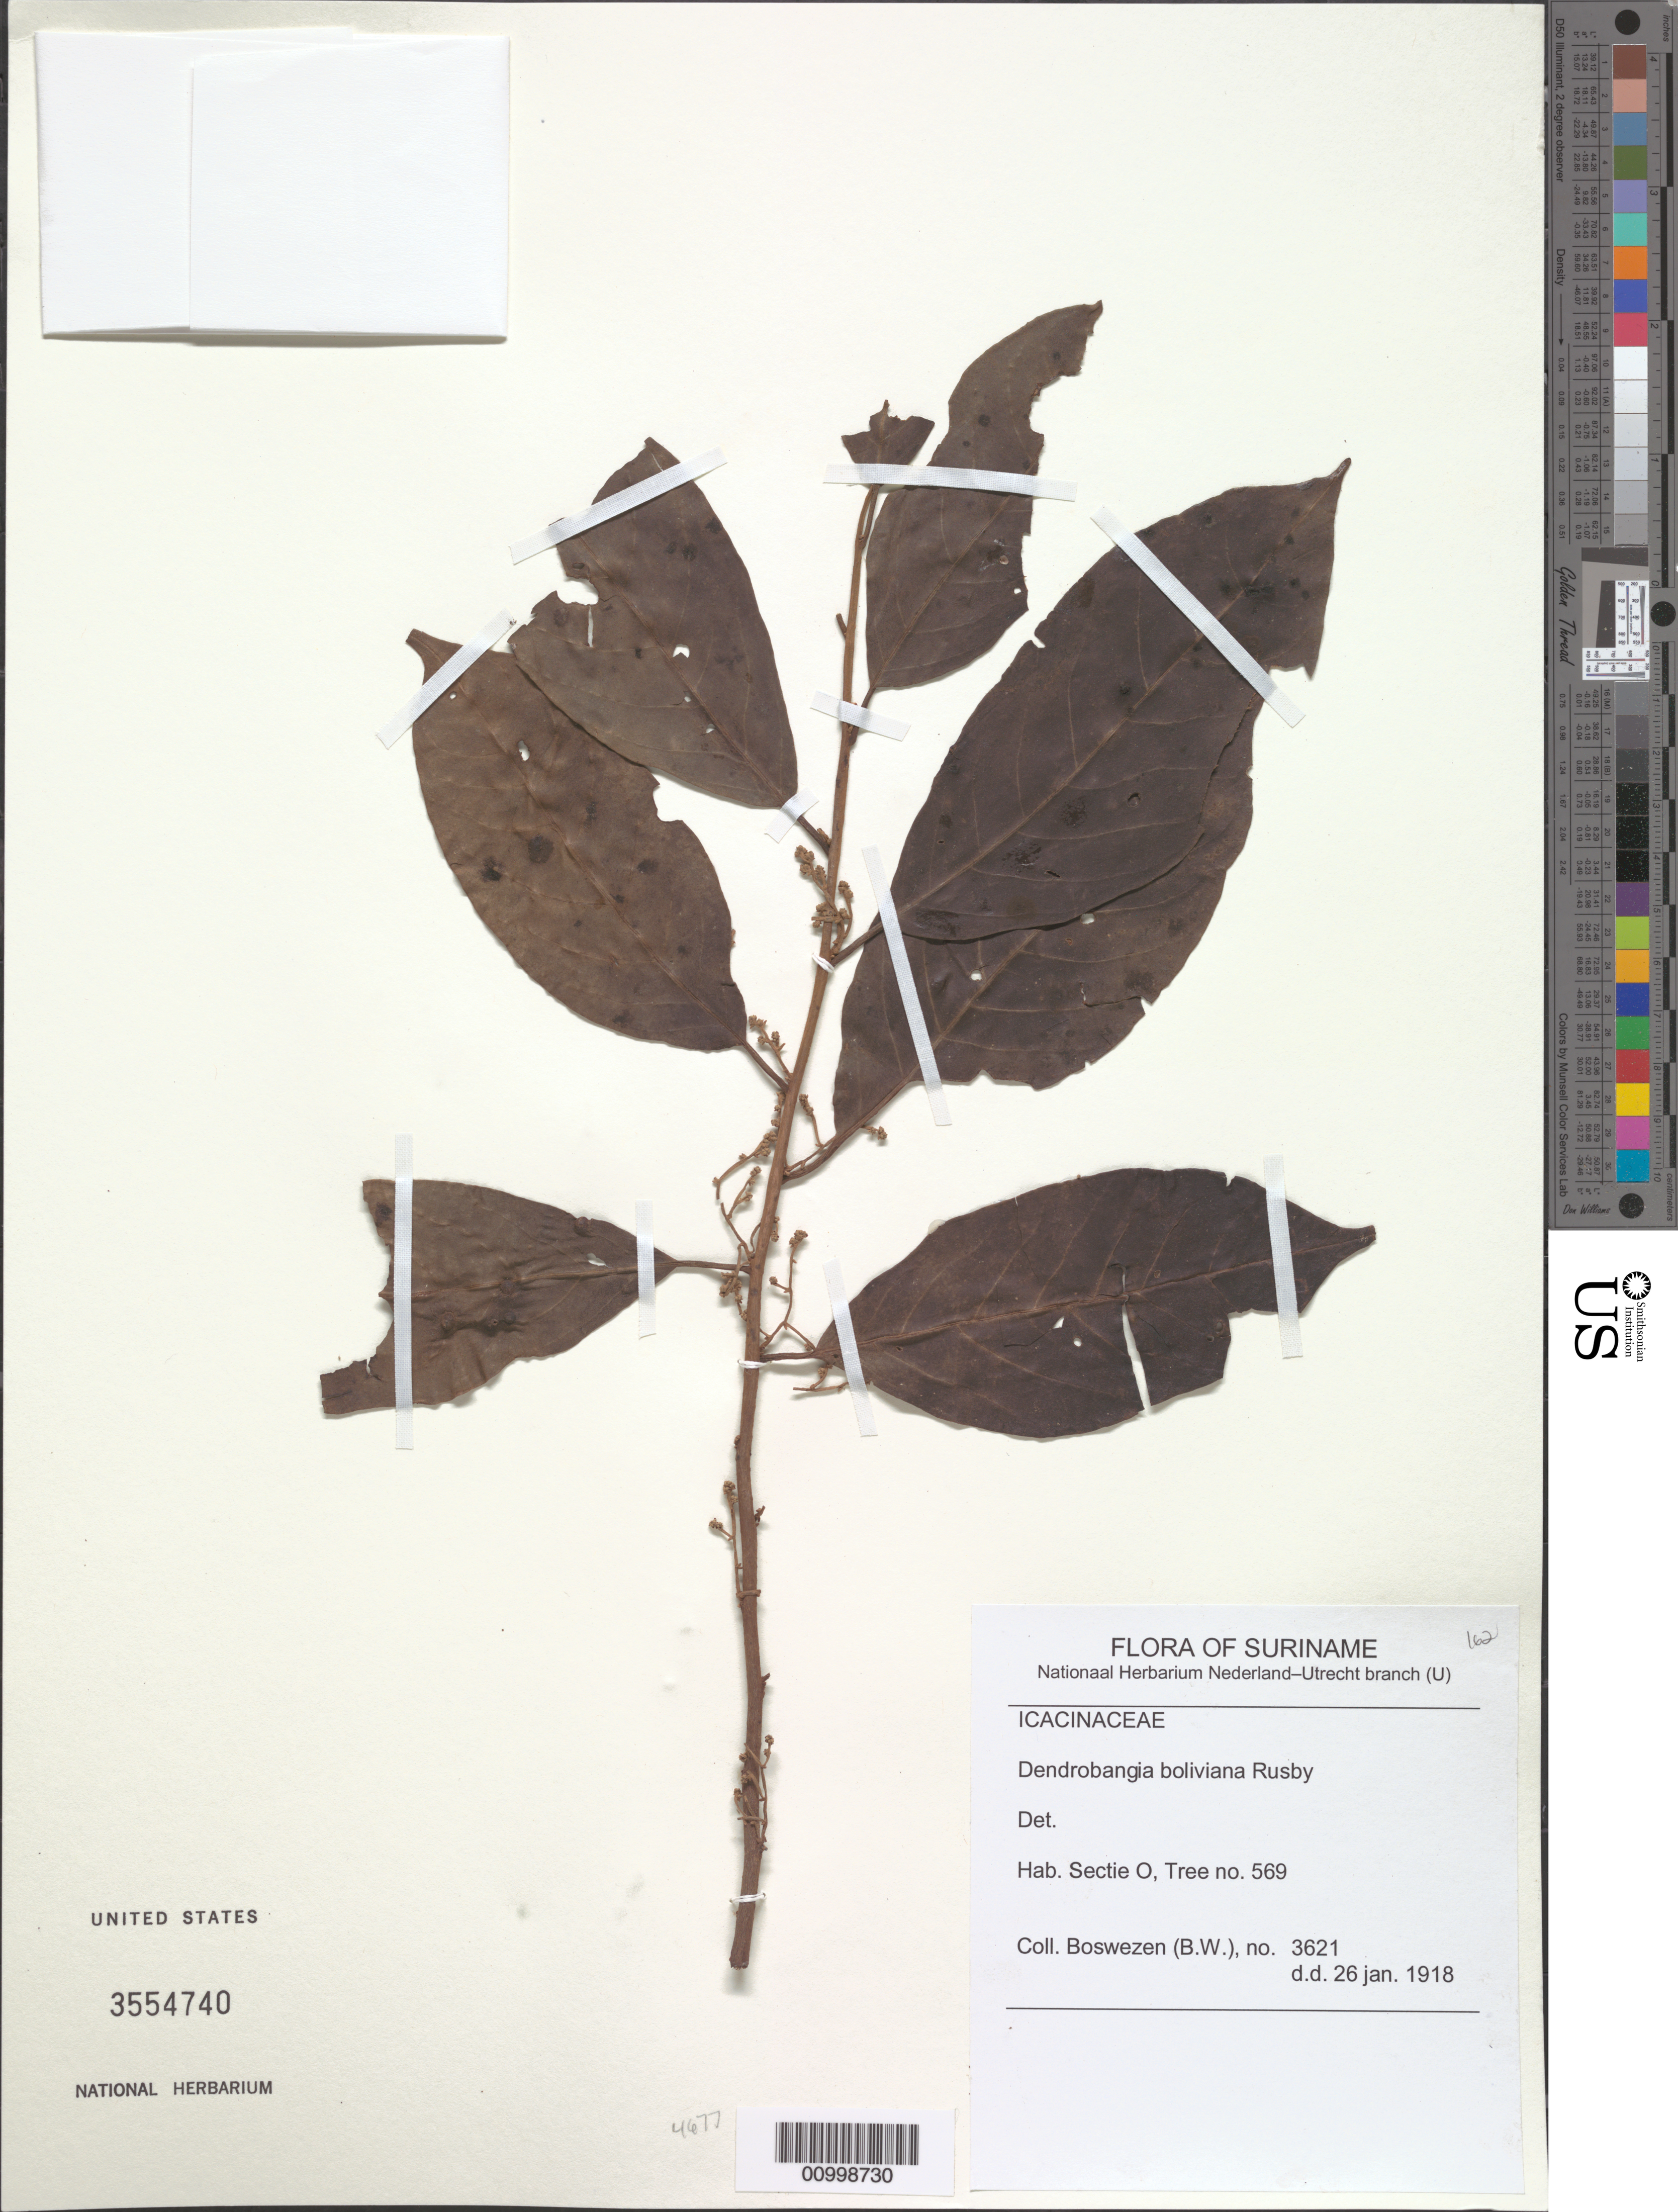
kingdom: Plantae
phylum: Tracheophyta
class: Magnoliopsida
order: Metteniusales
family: Metteniusaceae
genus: Dendrobangia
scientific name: Dendrobangia boliviana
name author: Rusby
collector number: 3621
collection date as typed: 26-Jan-18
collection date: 1918-01-26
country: Suriname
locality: Sectie O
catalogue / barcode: US 3554740